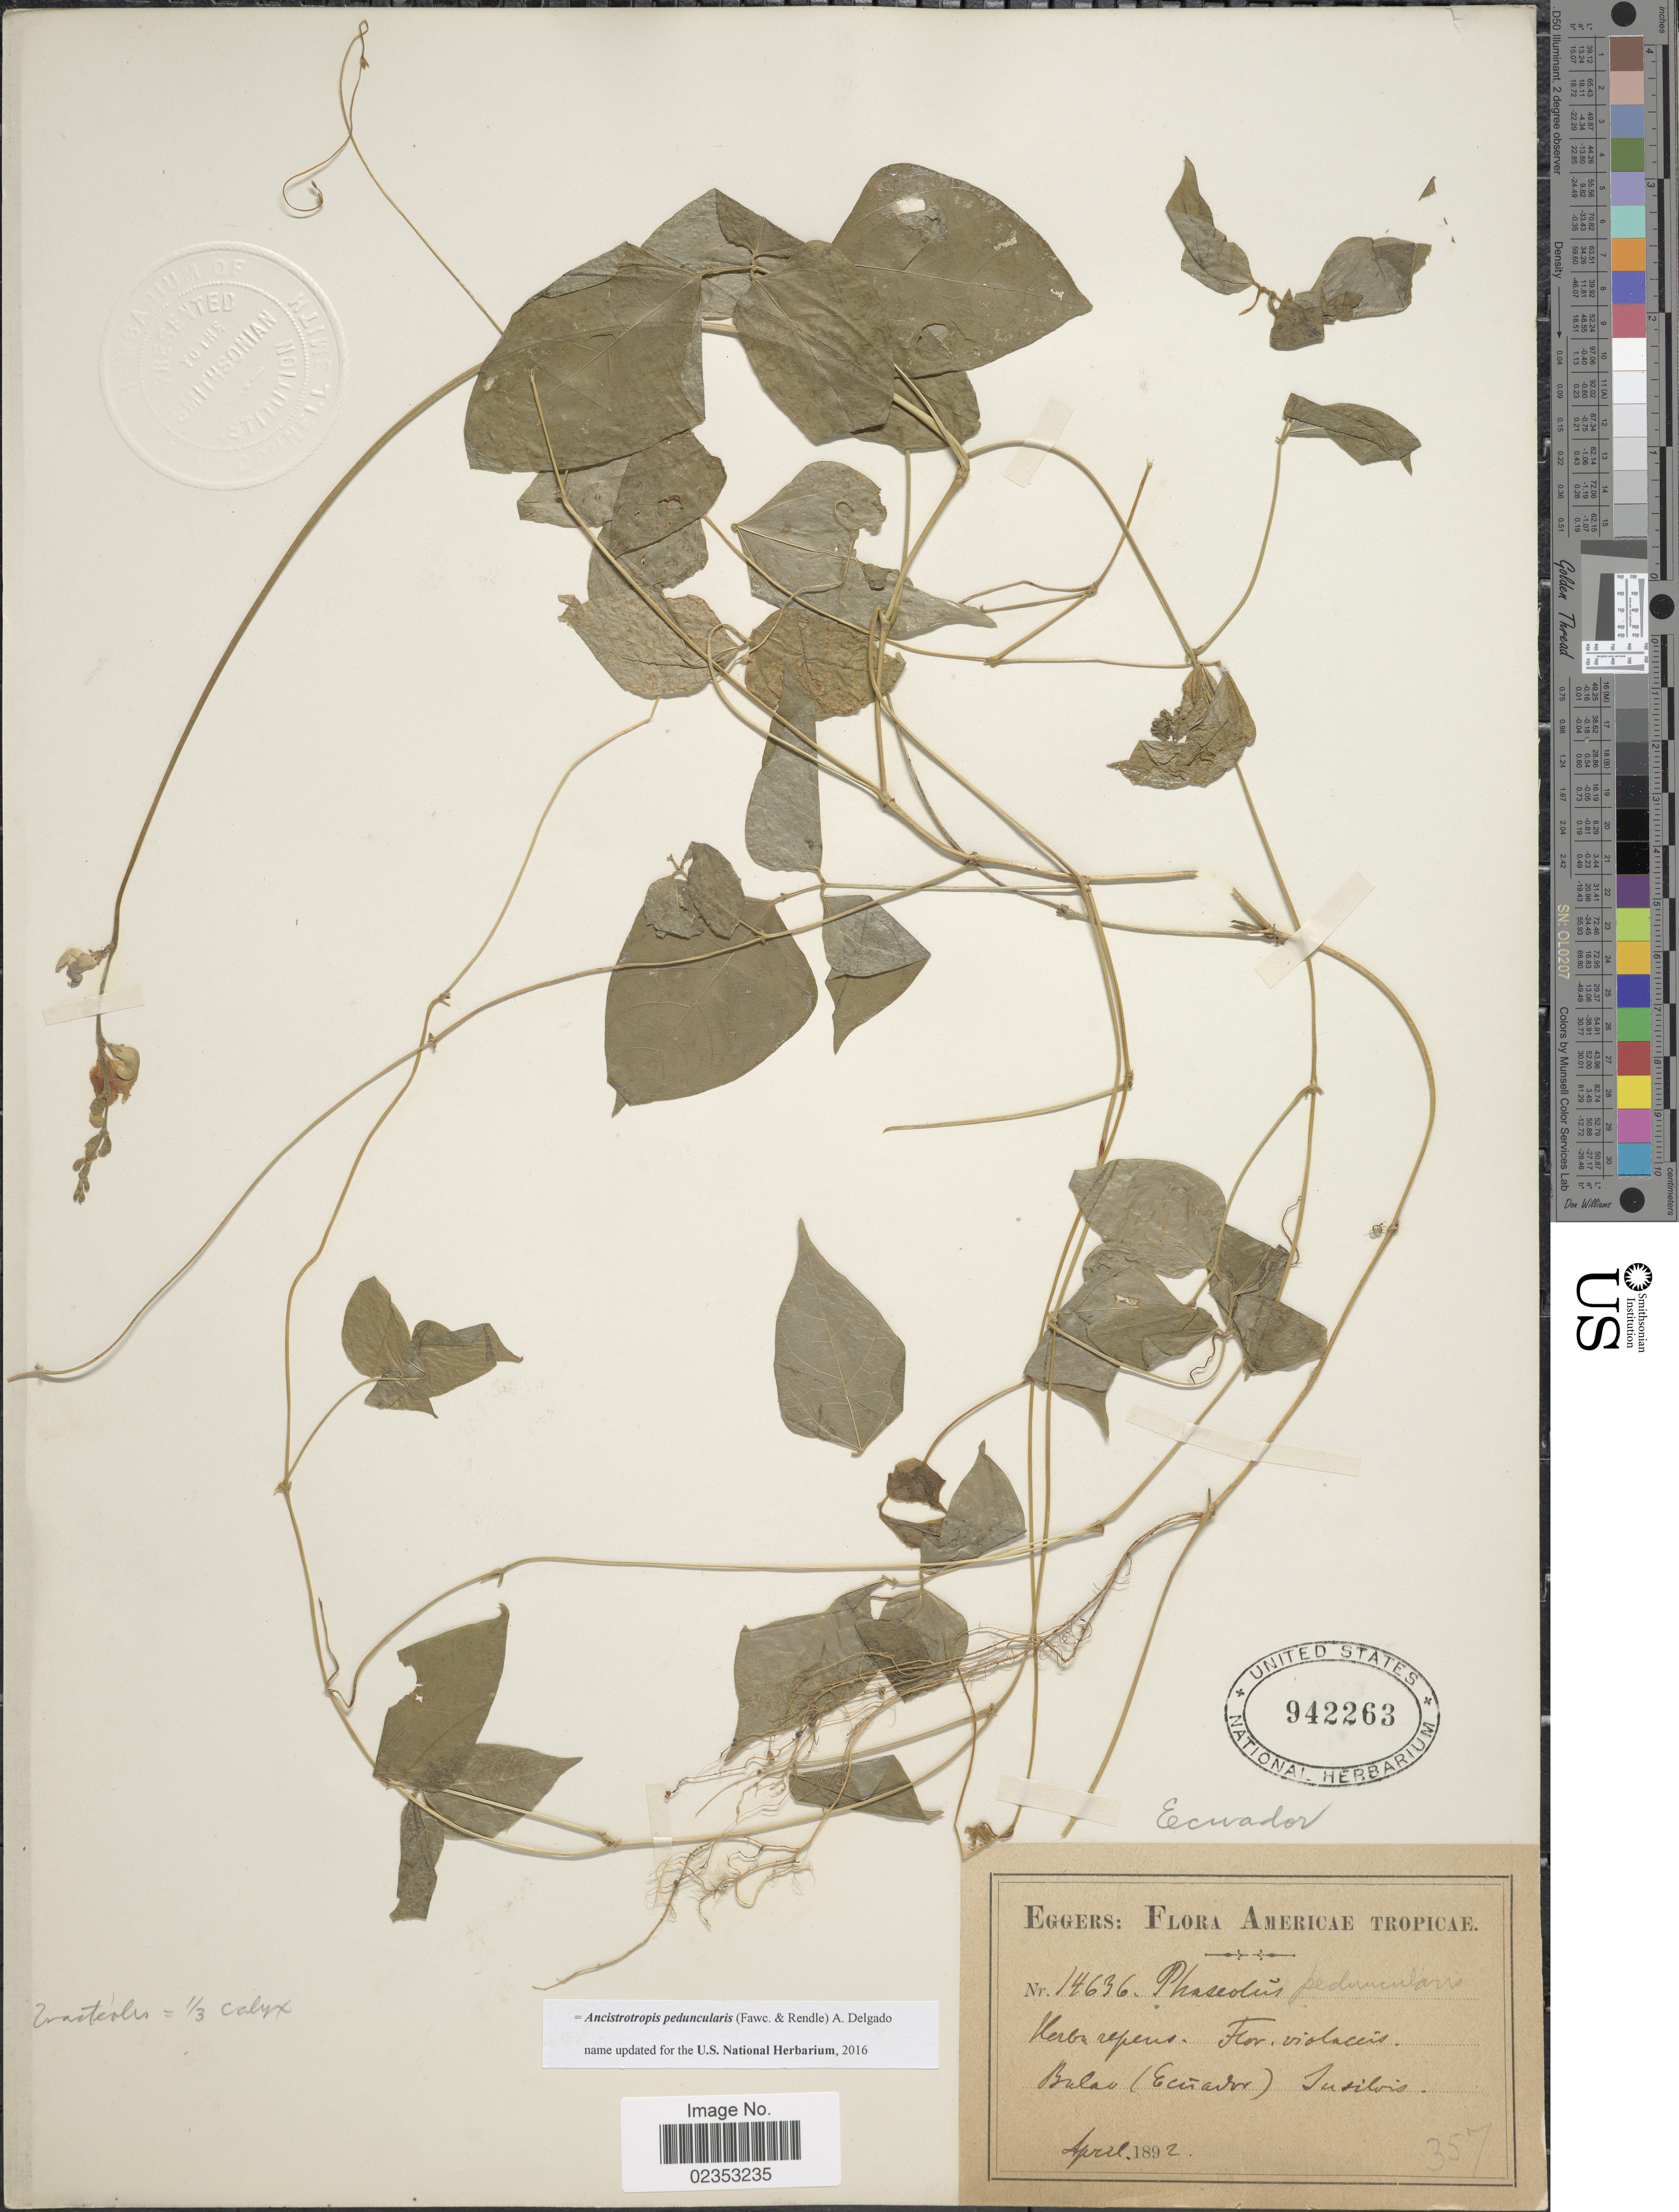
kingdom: Plantae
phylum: Tracheophyta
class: Magnoliopsida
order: Fabales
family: Fabaceae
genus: Ancistrotropis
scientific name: Ancistrotropis peduncularis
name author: (Fawc. & Rendle) A. Delgado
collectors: -. Eggers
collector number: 14636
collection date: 1892-04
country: Ecuador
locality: Americae Tropicae. Balao. In silvis.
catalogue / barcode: US 942263